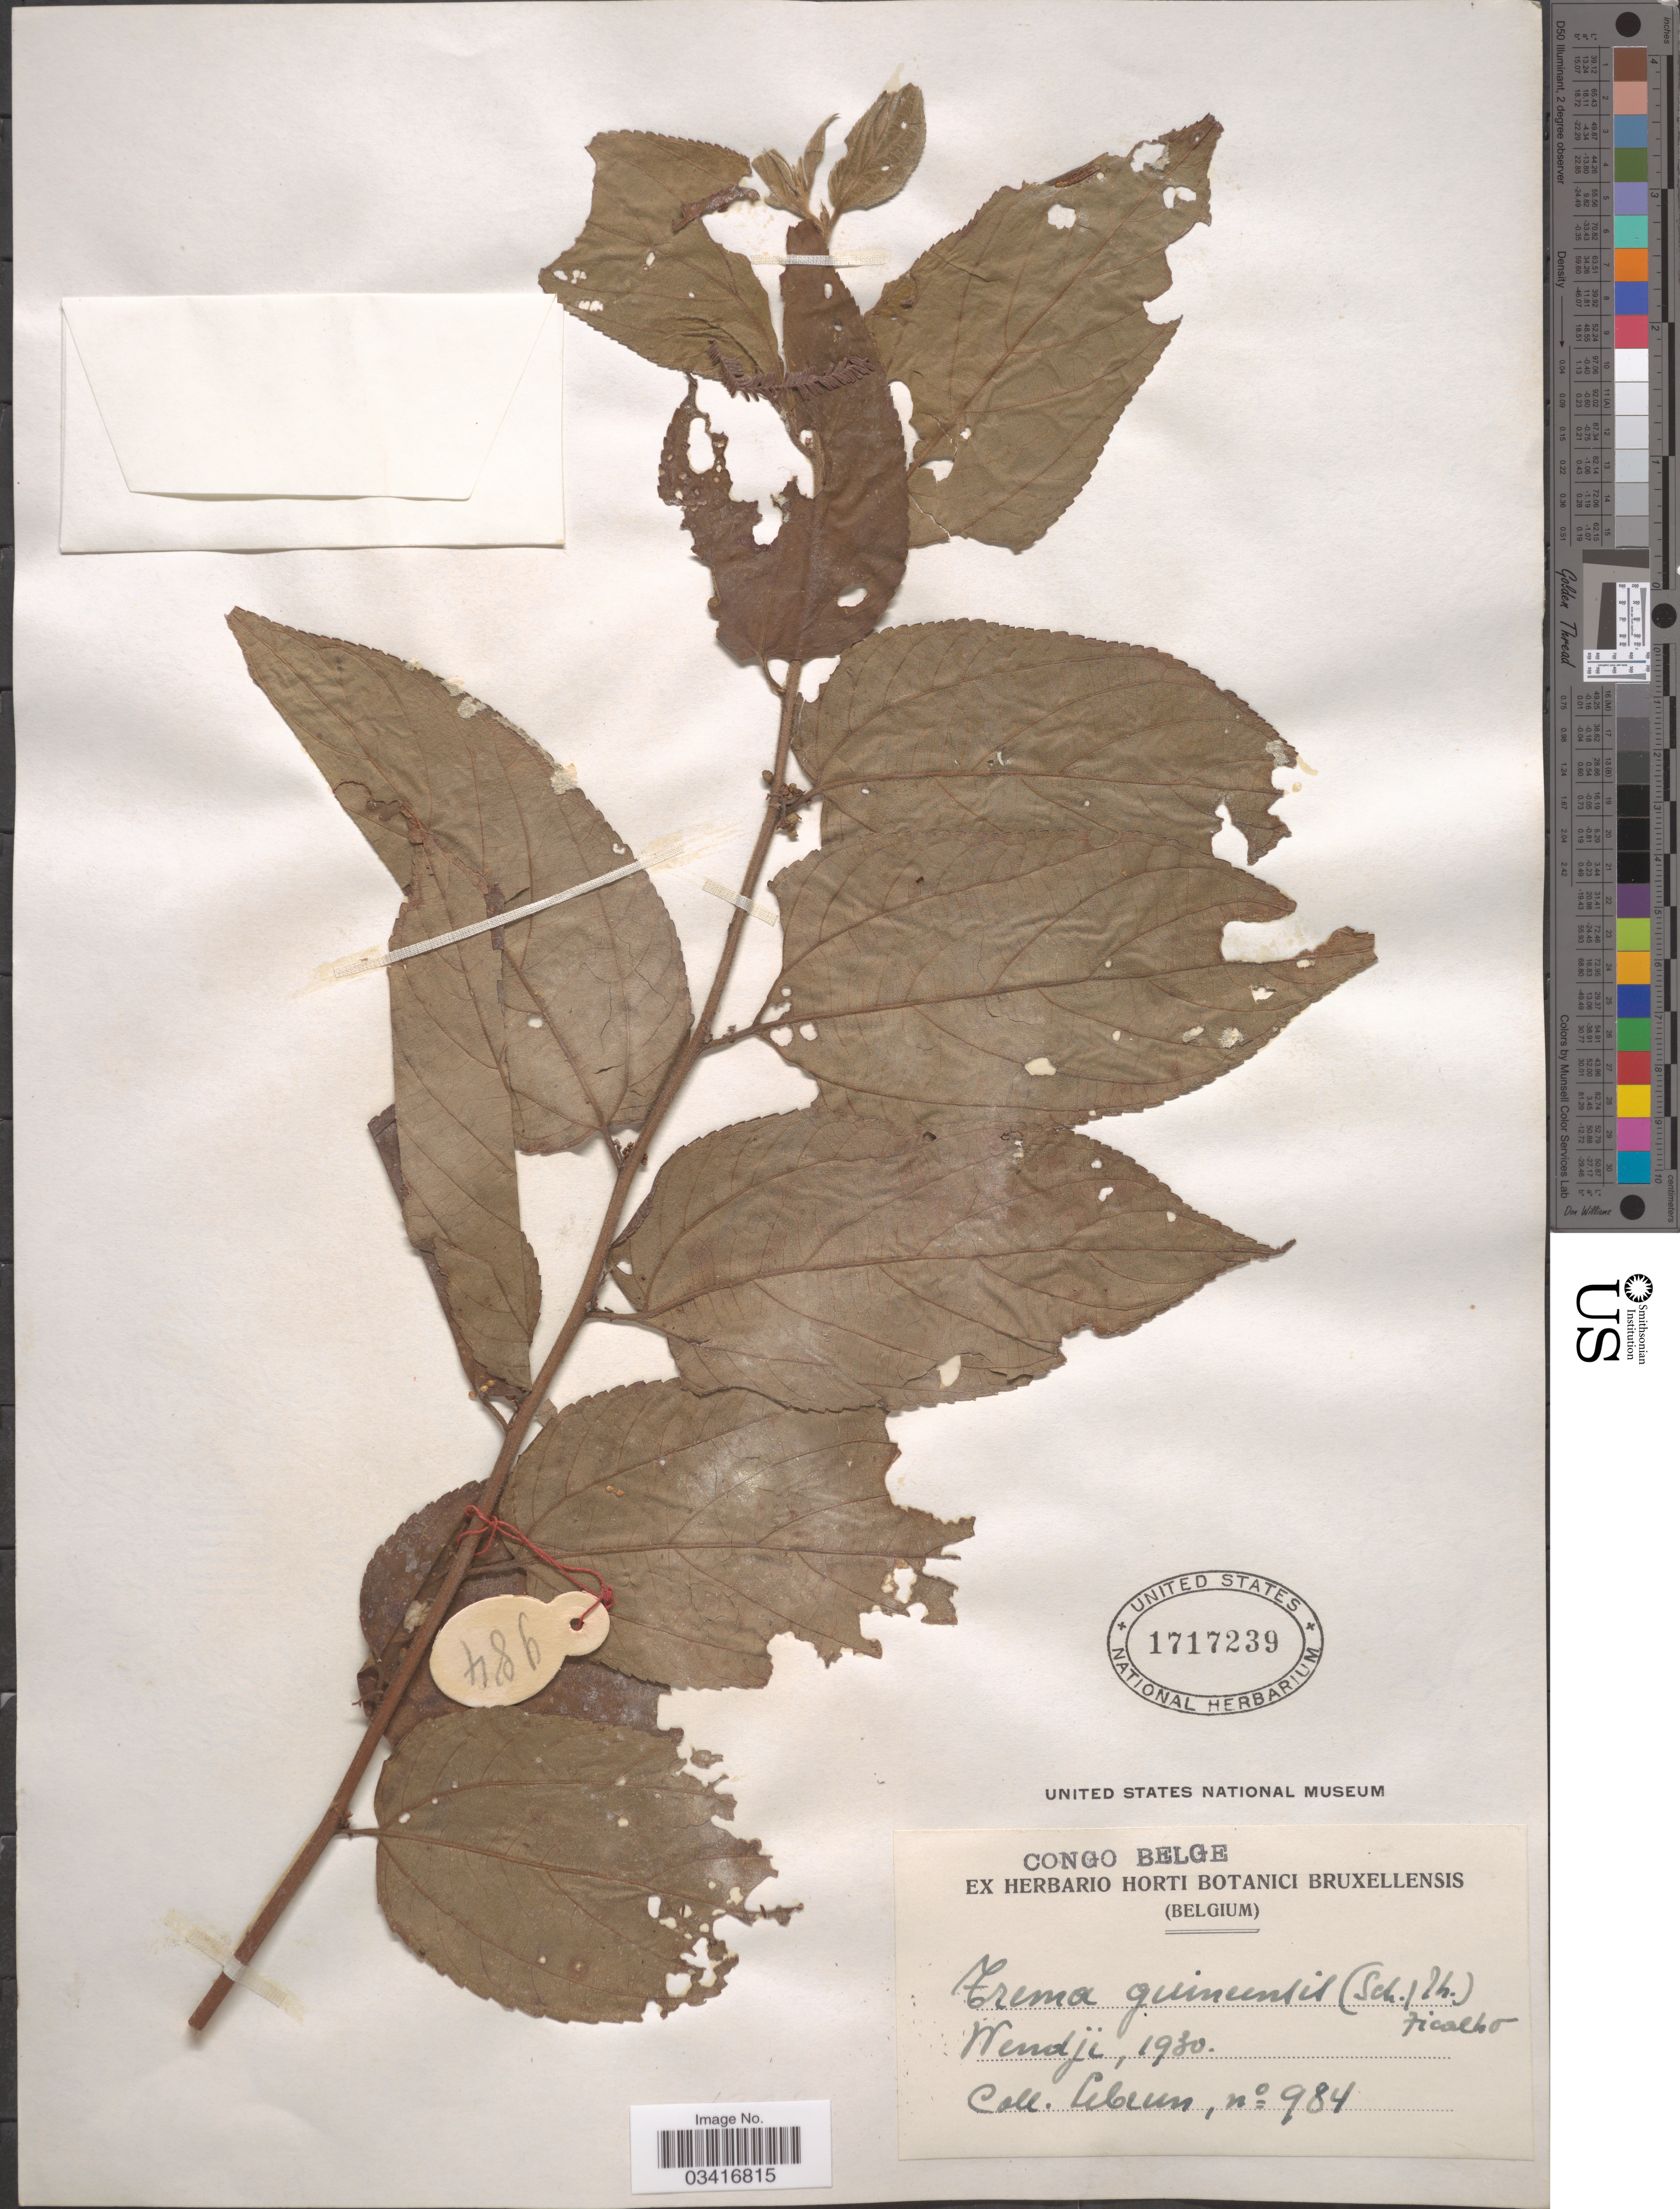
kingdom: Plantae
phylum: Tracheophyta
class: Magnoliopsida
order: Rosales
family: Cannabaceae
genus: Trema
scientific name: Trema guineense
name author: (Schumach. & Thonn.) Ficalho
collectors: J.A. Lebrun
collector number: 984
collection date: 1930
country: Congo, Democratic Republic of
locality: Congo Belge. Wendji.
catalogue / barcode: US 1717239